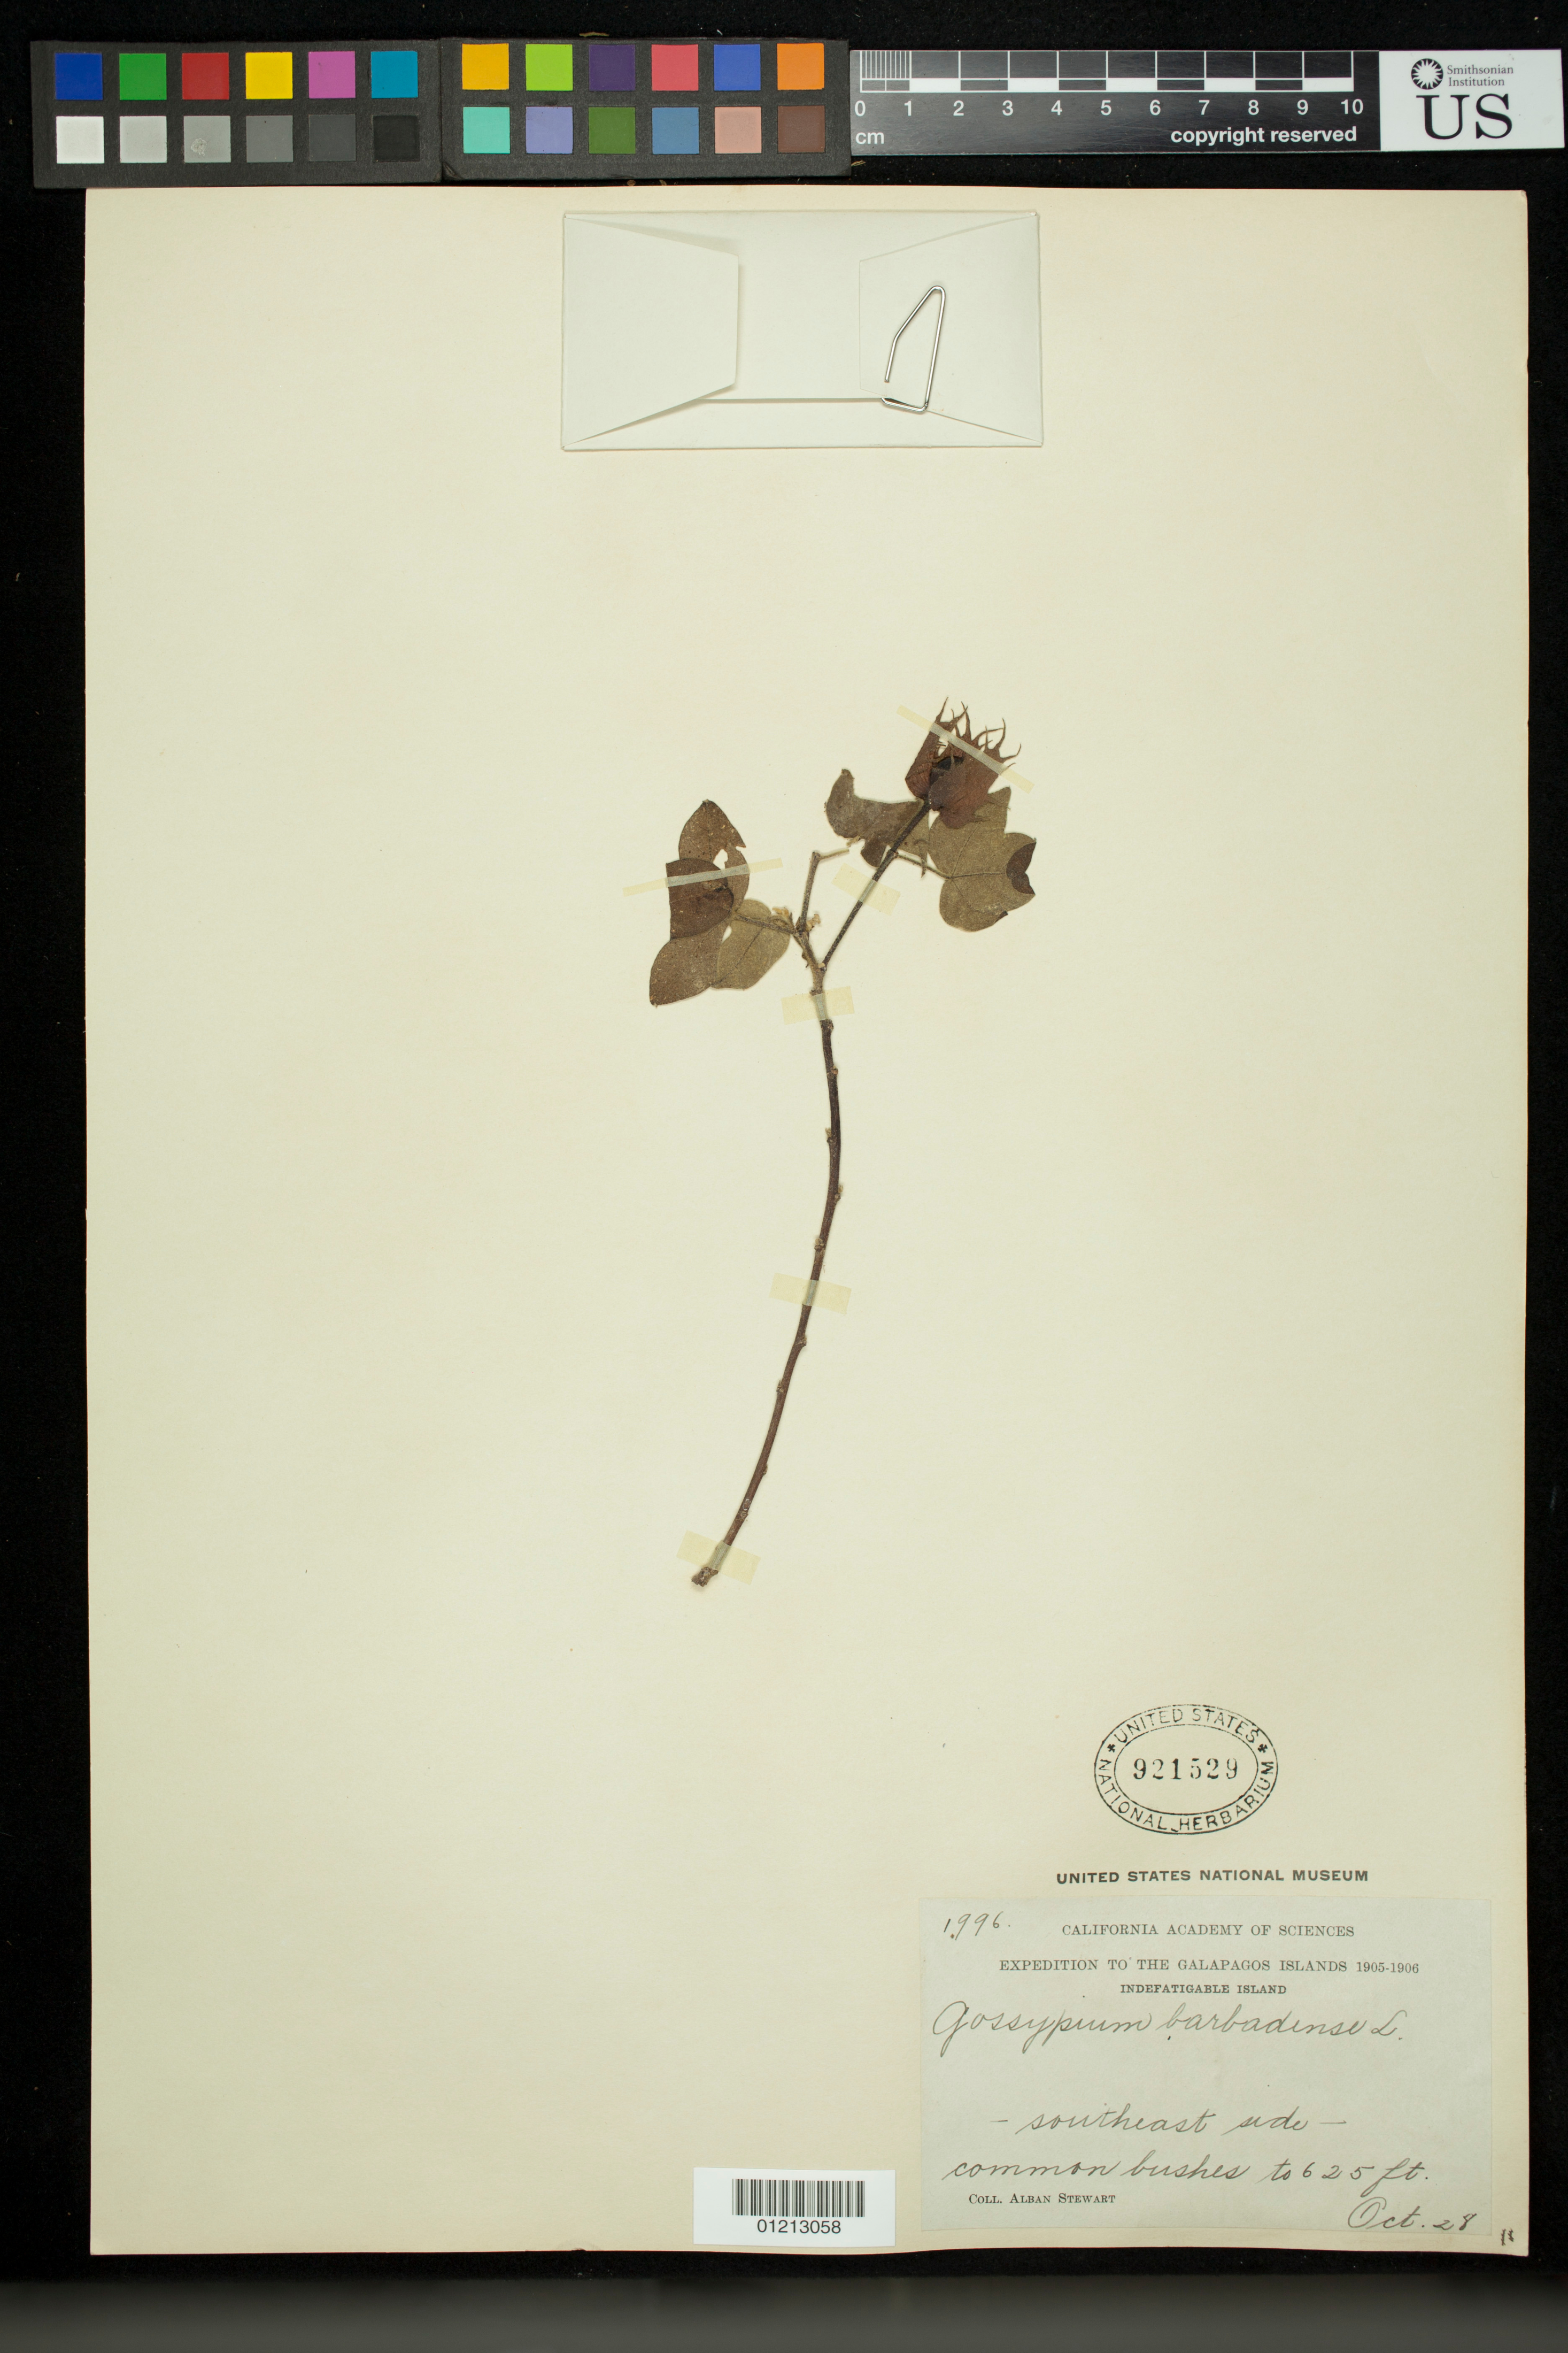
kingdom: Plantae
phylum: Tracheophyta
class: Magnoliopsida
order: Malvales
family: Malvaceae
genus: Gossypium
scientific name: Gossypium barbadense var. darwinii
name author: (G. Watt) J.B. Hutch.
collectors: A. Stewart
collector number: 1996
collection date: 1905-08-28 or 1906-10-28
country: Ecuador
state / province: Colón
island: Indefatigable Island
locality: Southeast side.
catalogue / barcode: US 921529